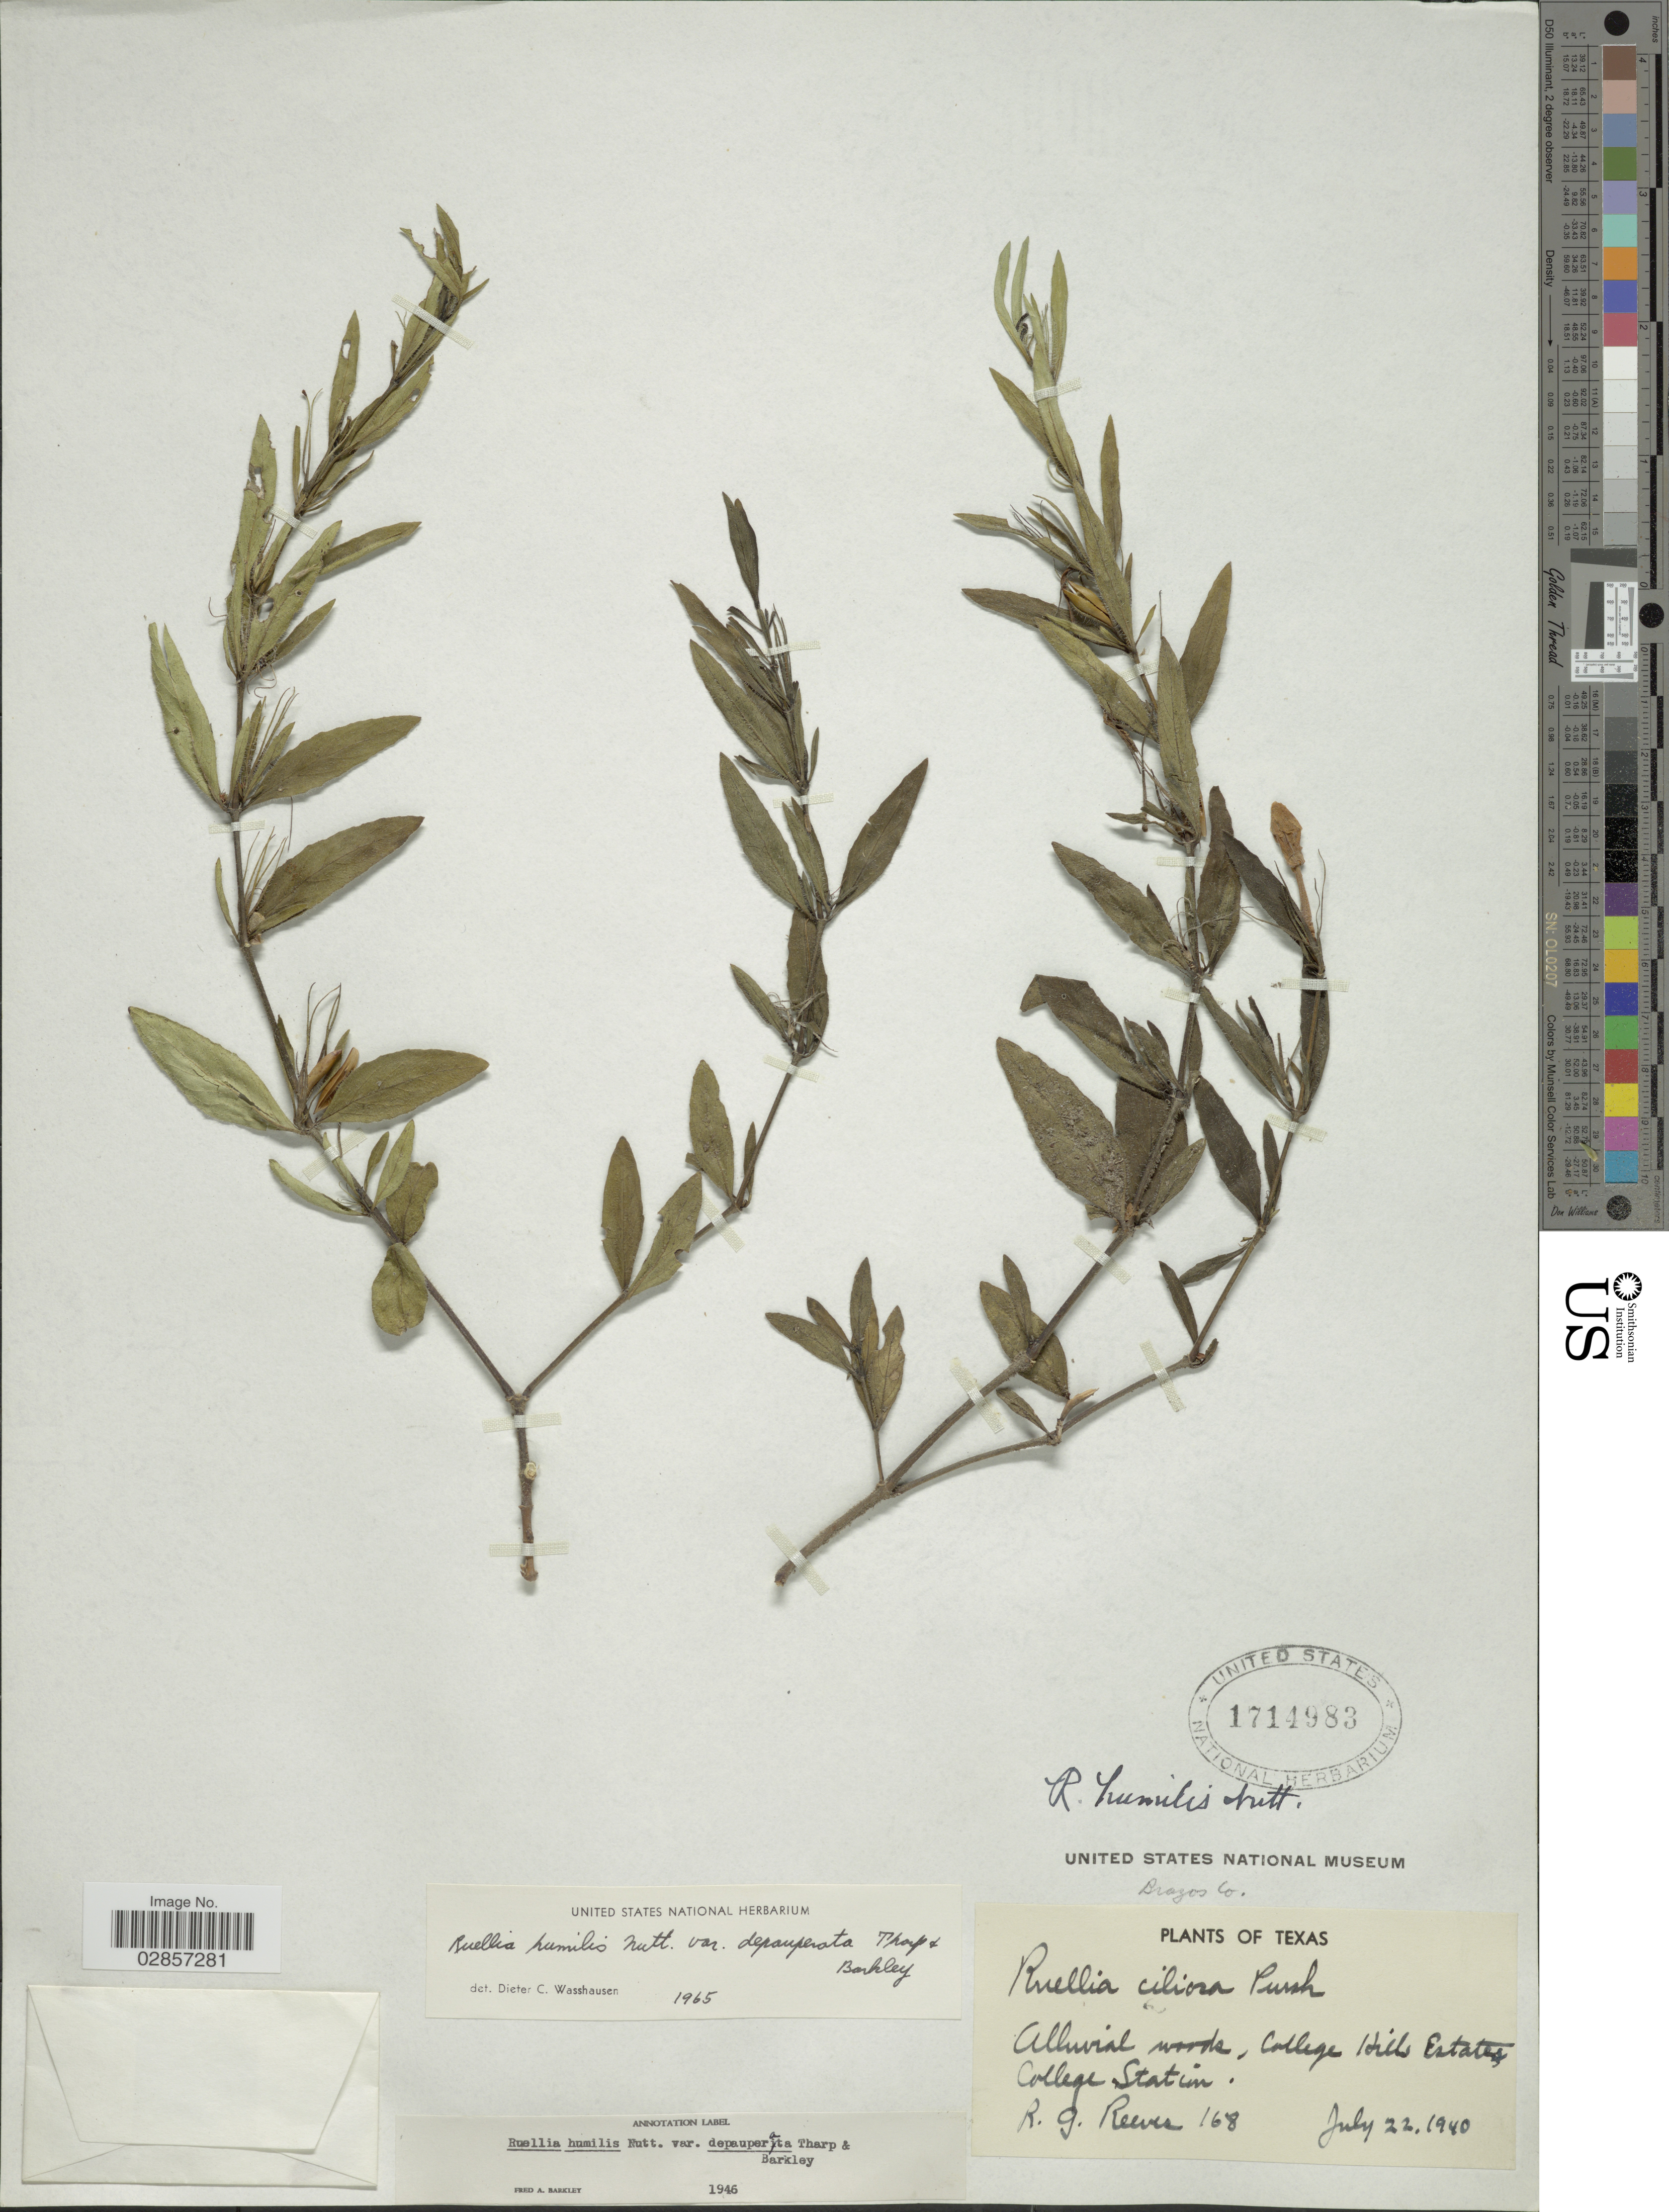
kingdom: Plantae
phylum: Tracheophyta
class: Magnoliopsida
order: Lamiales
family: Acanthaceae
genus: Ruellia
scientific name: Ruellia humilis var. depauperata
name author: Tharp & F.A. Barkley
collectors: R. G. Reeves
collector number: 168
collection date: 1940-07-22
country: United States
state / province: Texas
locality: Alluvial woods, College Hills Estates, College Station, Brazos Co.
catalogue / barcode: US 1714983